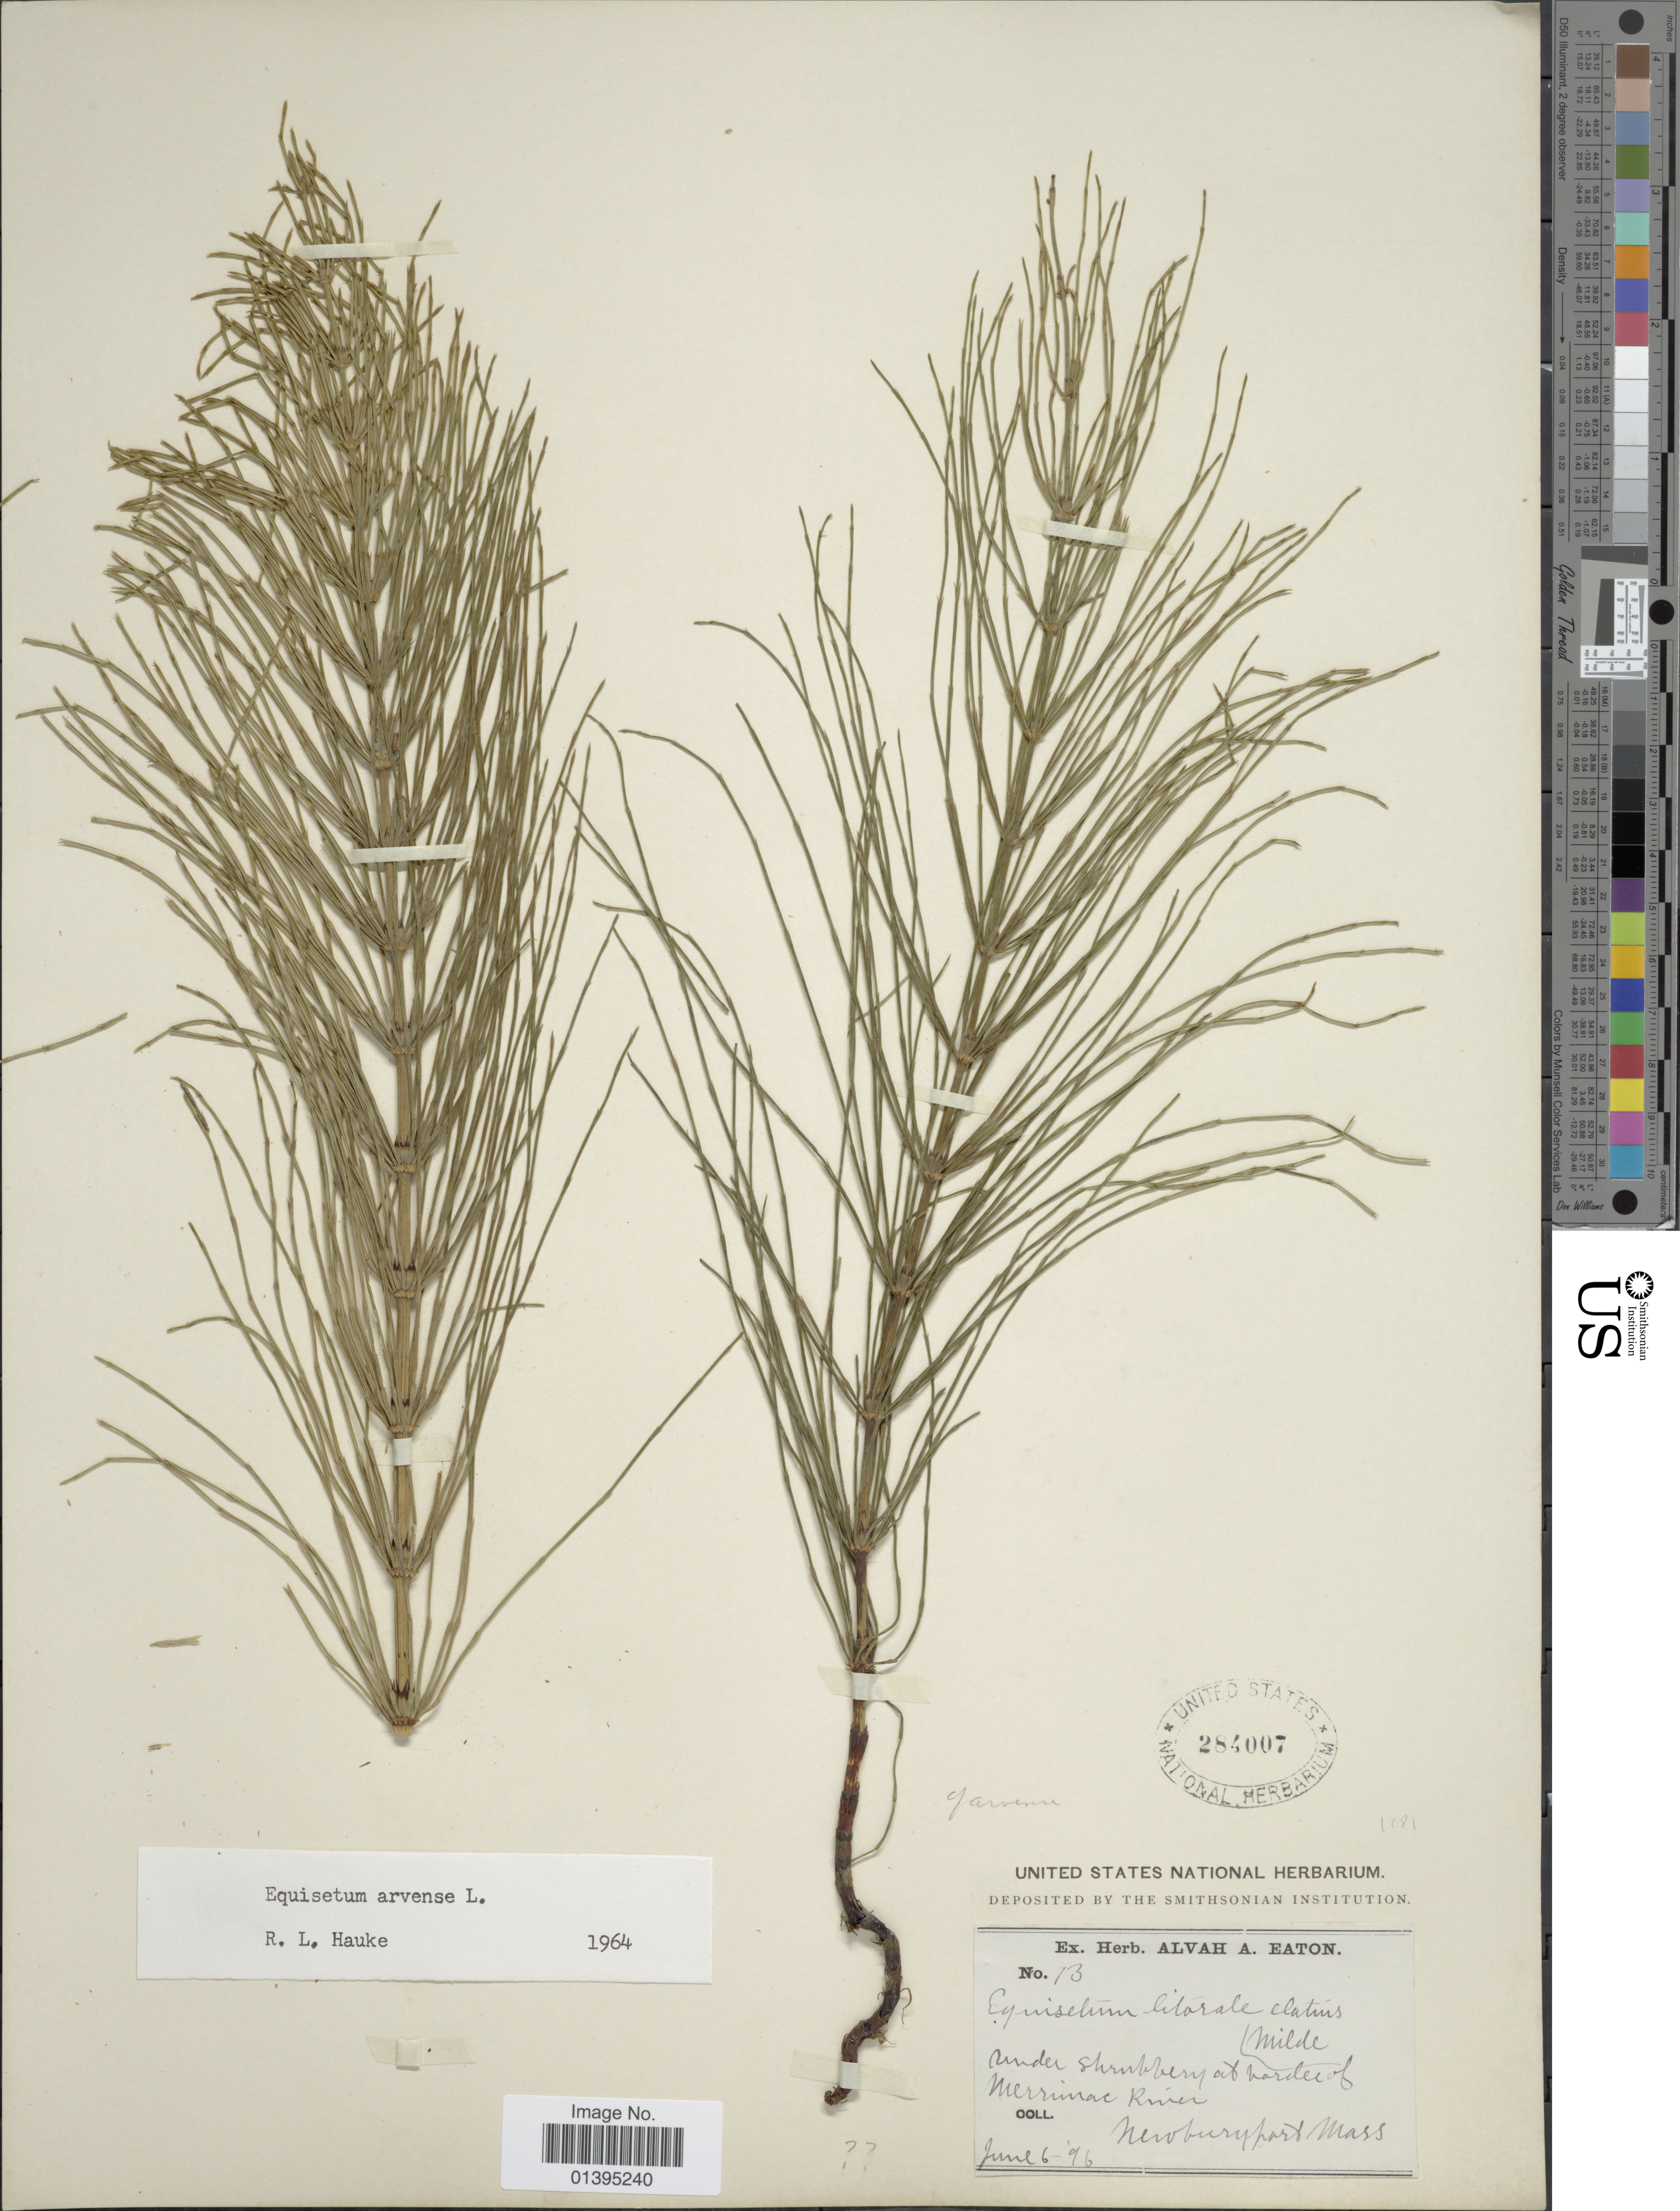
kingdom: Plantae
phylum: Tracheophyta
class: Polypodiopsida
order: Equisetales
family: Equisetaceae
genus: Equisetum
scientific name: Equisetum arvense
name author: L.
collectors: A. A. Eaton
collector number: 13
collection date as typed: Transcribed d/m/y: 6/6/96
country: United States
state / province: Massachusetts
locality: Under shrubbery at hardec of Merrinae River, Newbury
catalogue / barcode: US 284007